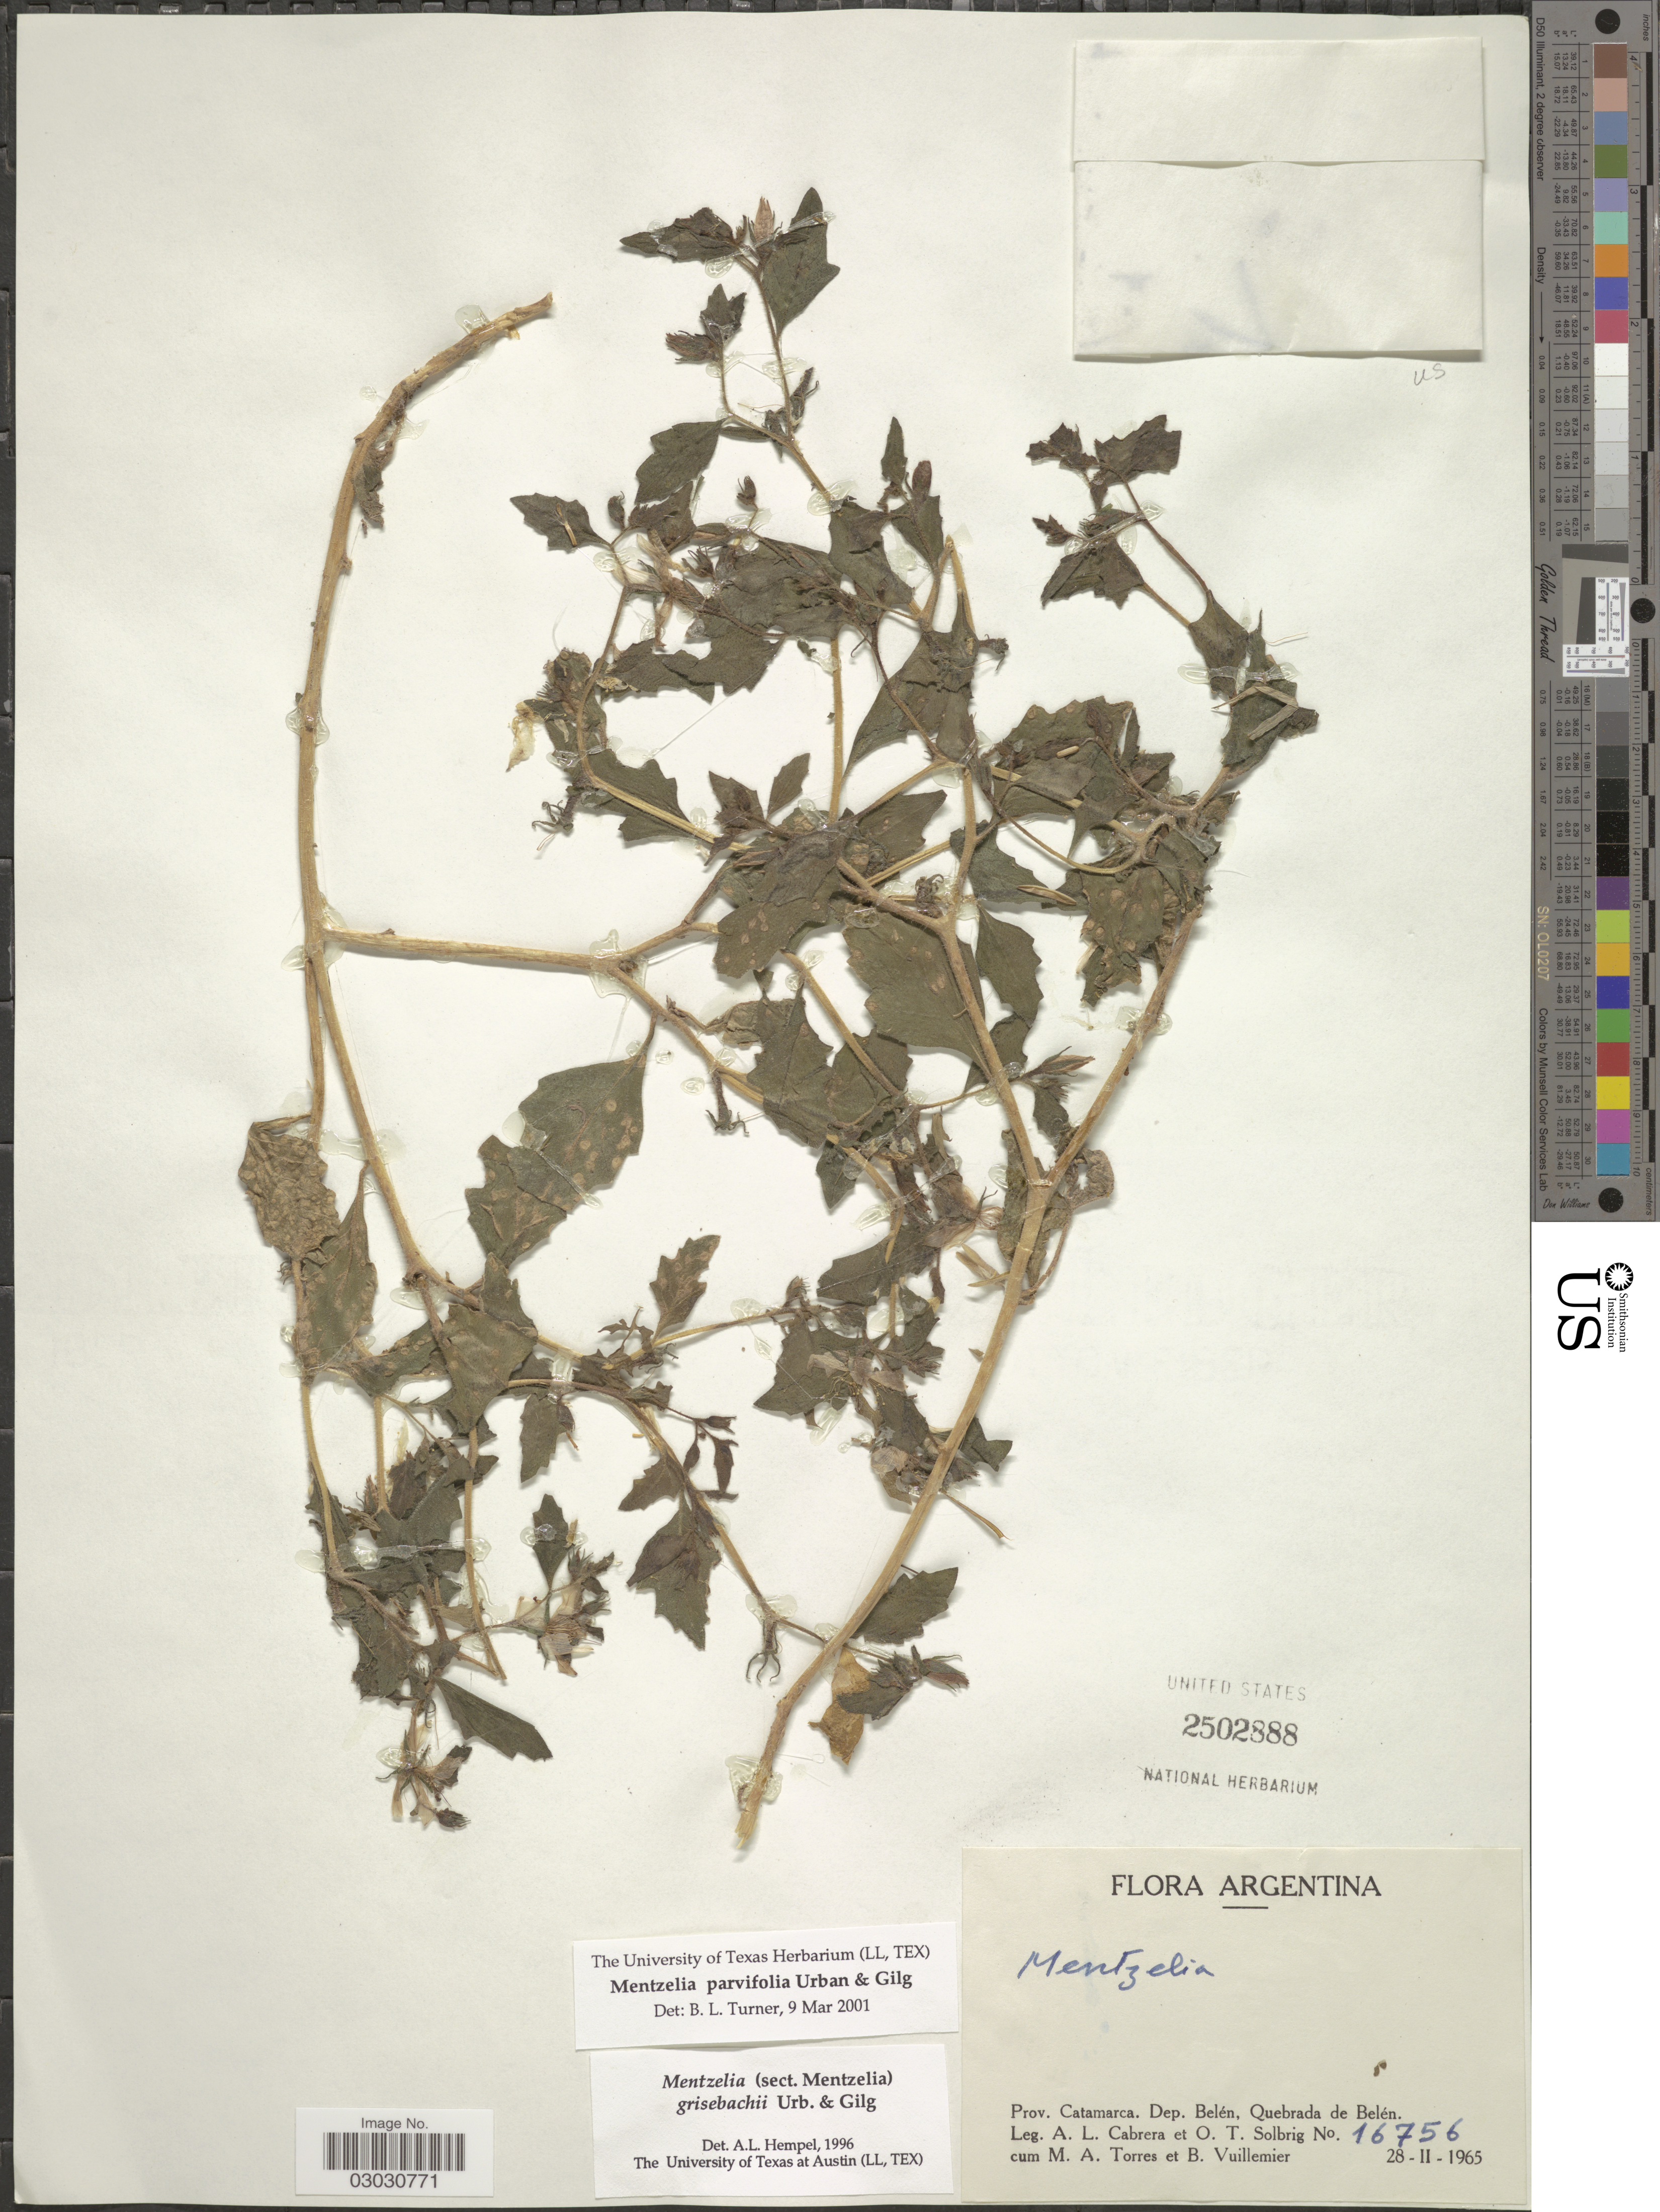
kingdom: Plantae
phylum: Tracheophyta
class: Magnoliopsida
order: Cornales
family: Loasaceae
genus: Mentzelia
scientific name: Mentzelia parvifolia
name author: Urb. & Gilg ex Kurtz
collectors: A. L. Cabrera, O. T. Solbrig, M. Torres & B. Vuillemier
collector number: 16756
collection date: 1965-02-28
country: Argentina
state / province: Catamarca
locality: Dep. Belén, Quebrada de Belén.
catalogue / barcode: US 2502888